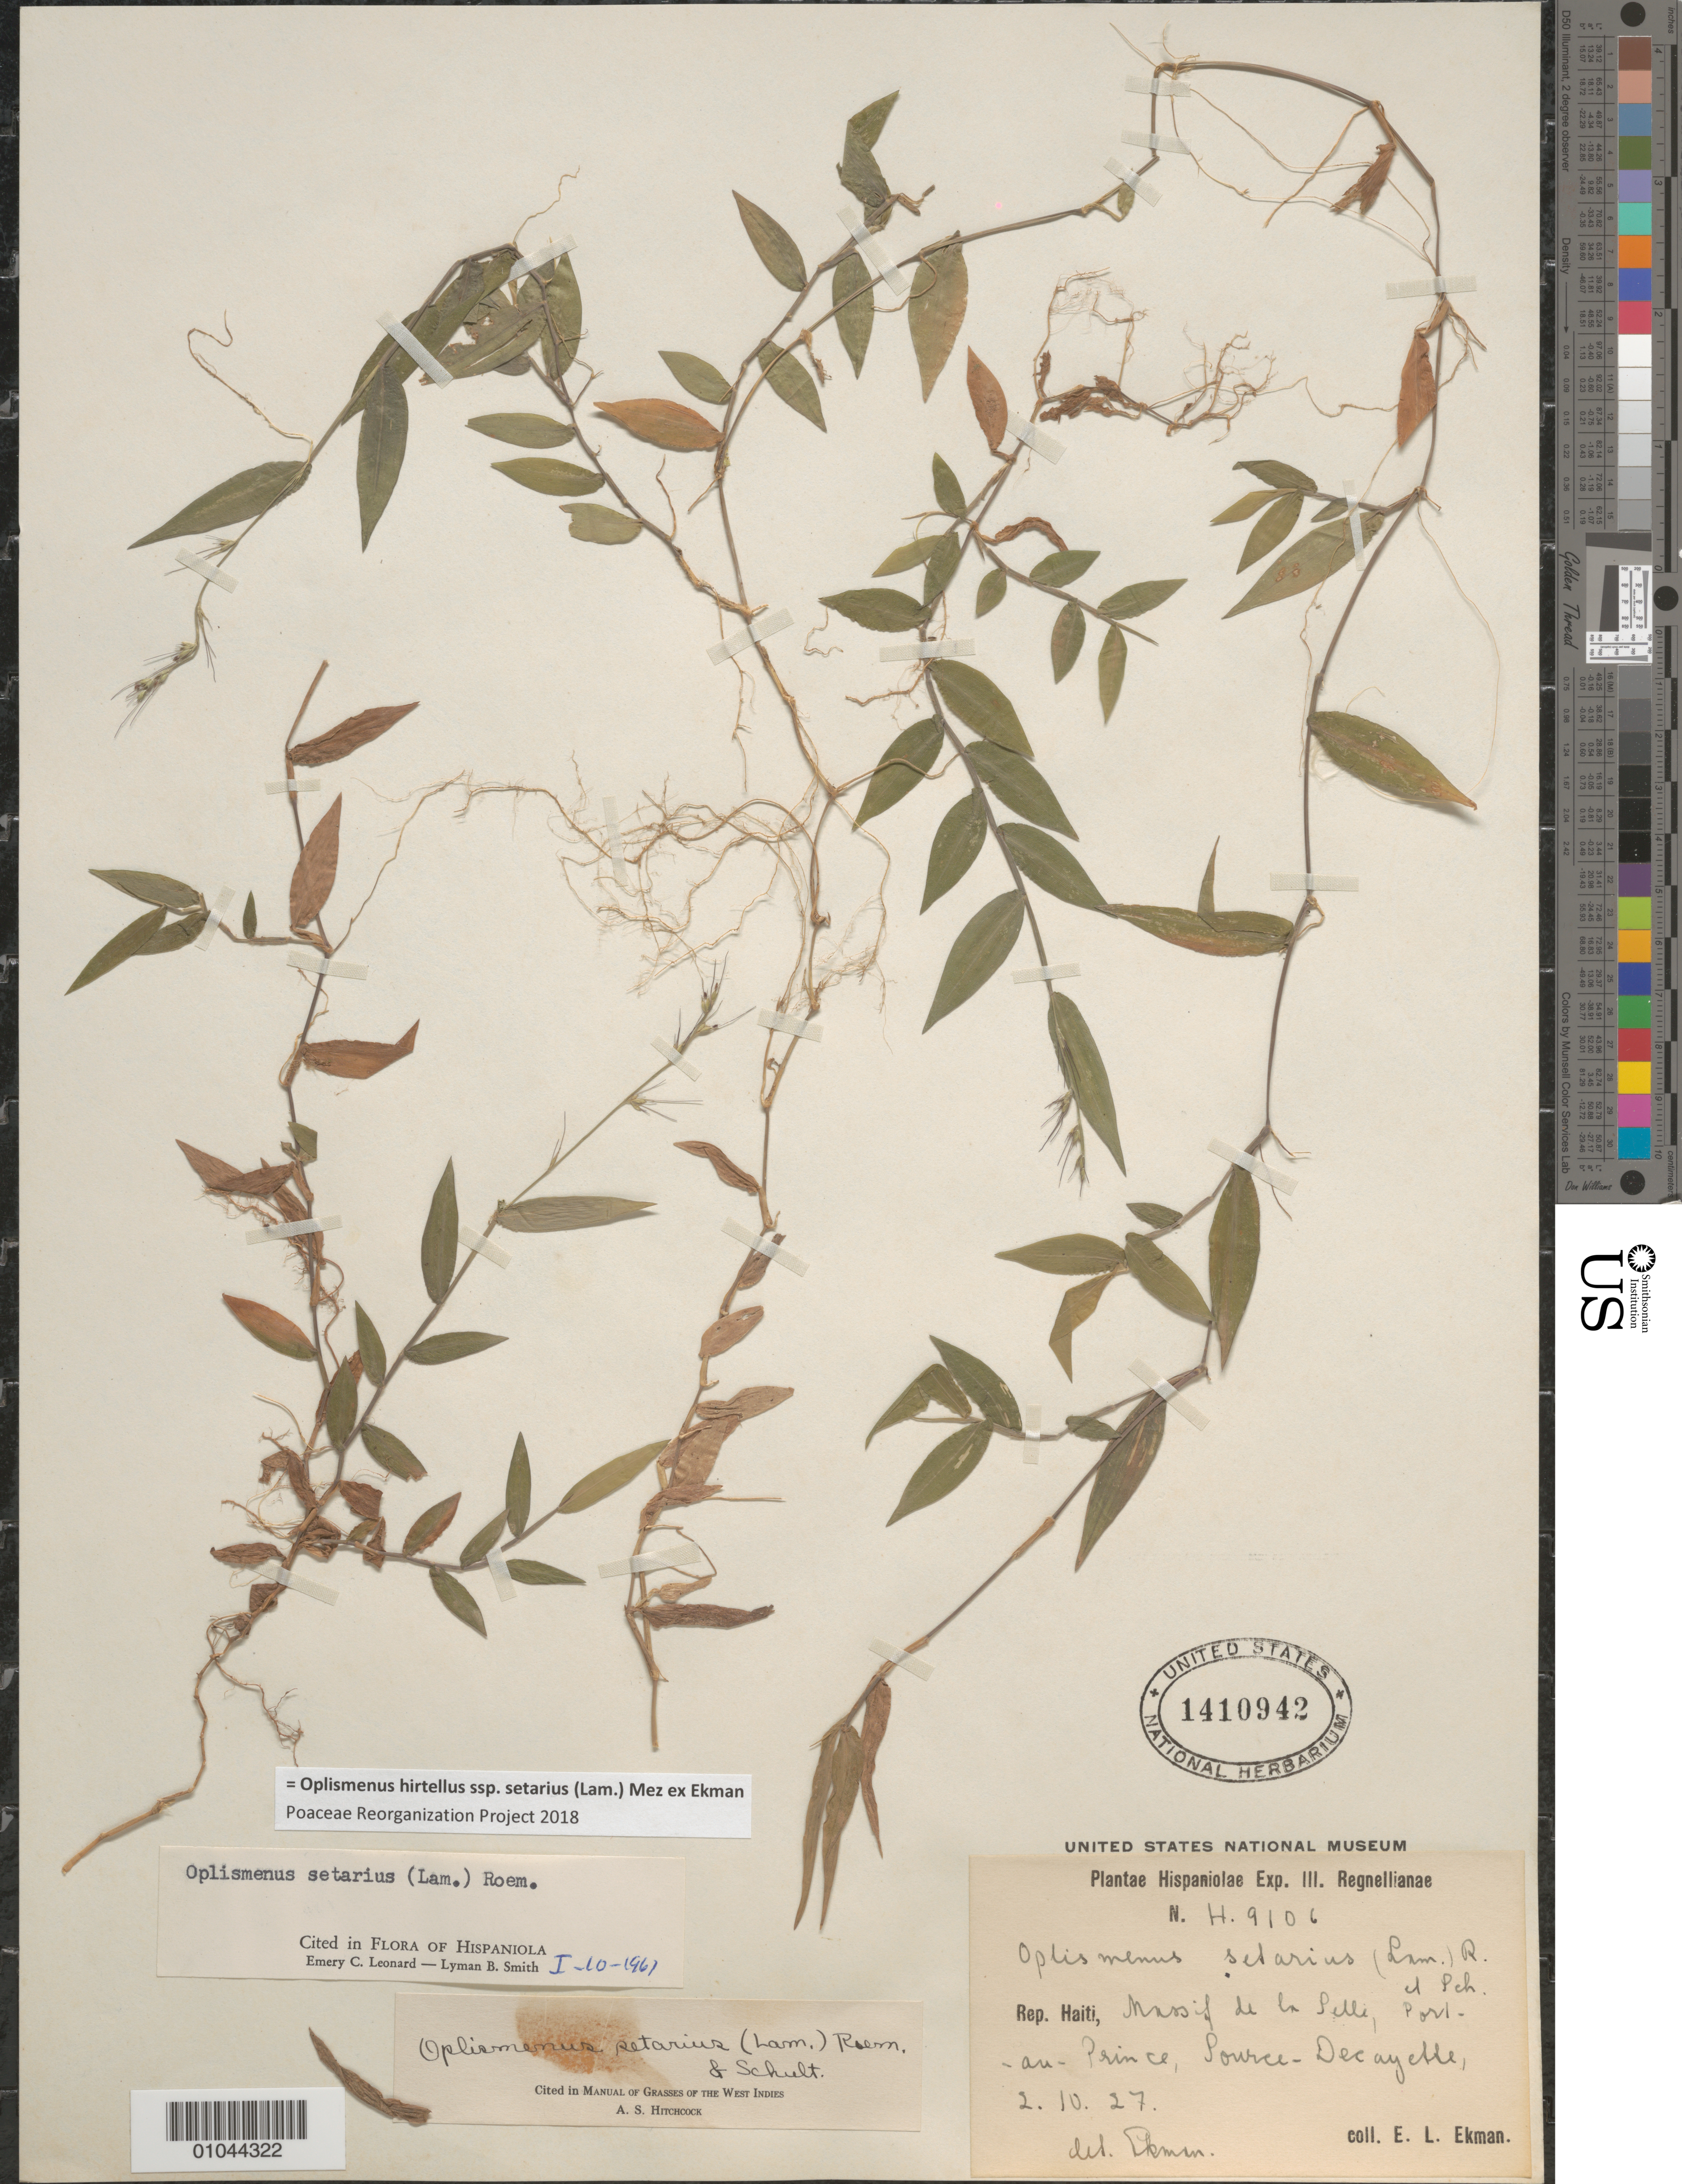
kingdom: Plantae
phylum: Tracheophyta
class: Liliopsida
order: Poales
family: Poaceae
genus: Oplismenus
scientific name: Oplismenus hirtellus subsp. setarius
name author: (Lam.) Mez ex Ekman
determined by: Poaceae Reorganization Project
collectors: E. L. Ekman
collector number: H 9106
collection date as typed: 02 Oct 1927 or 10 Feb 1927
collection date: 1927-02-10 or 1927-10-02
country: Haiti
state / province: Óuest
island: Hispaniola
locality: Massif de la Selle, Port-Au-Prince, Source Decayette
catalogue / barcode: US 1410942